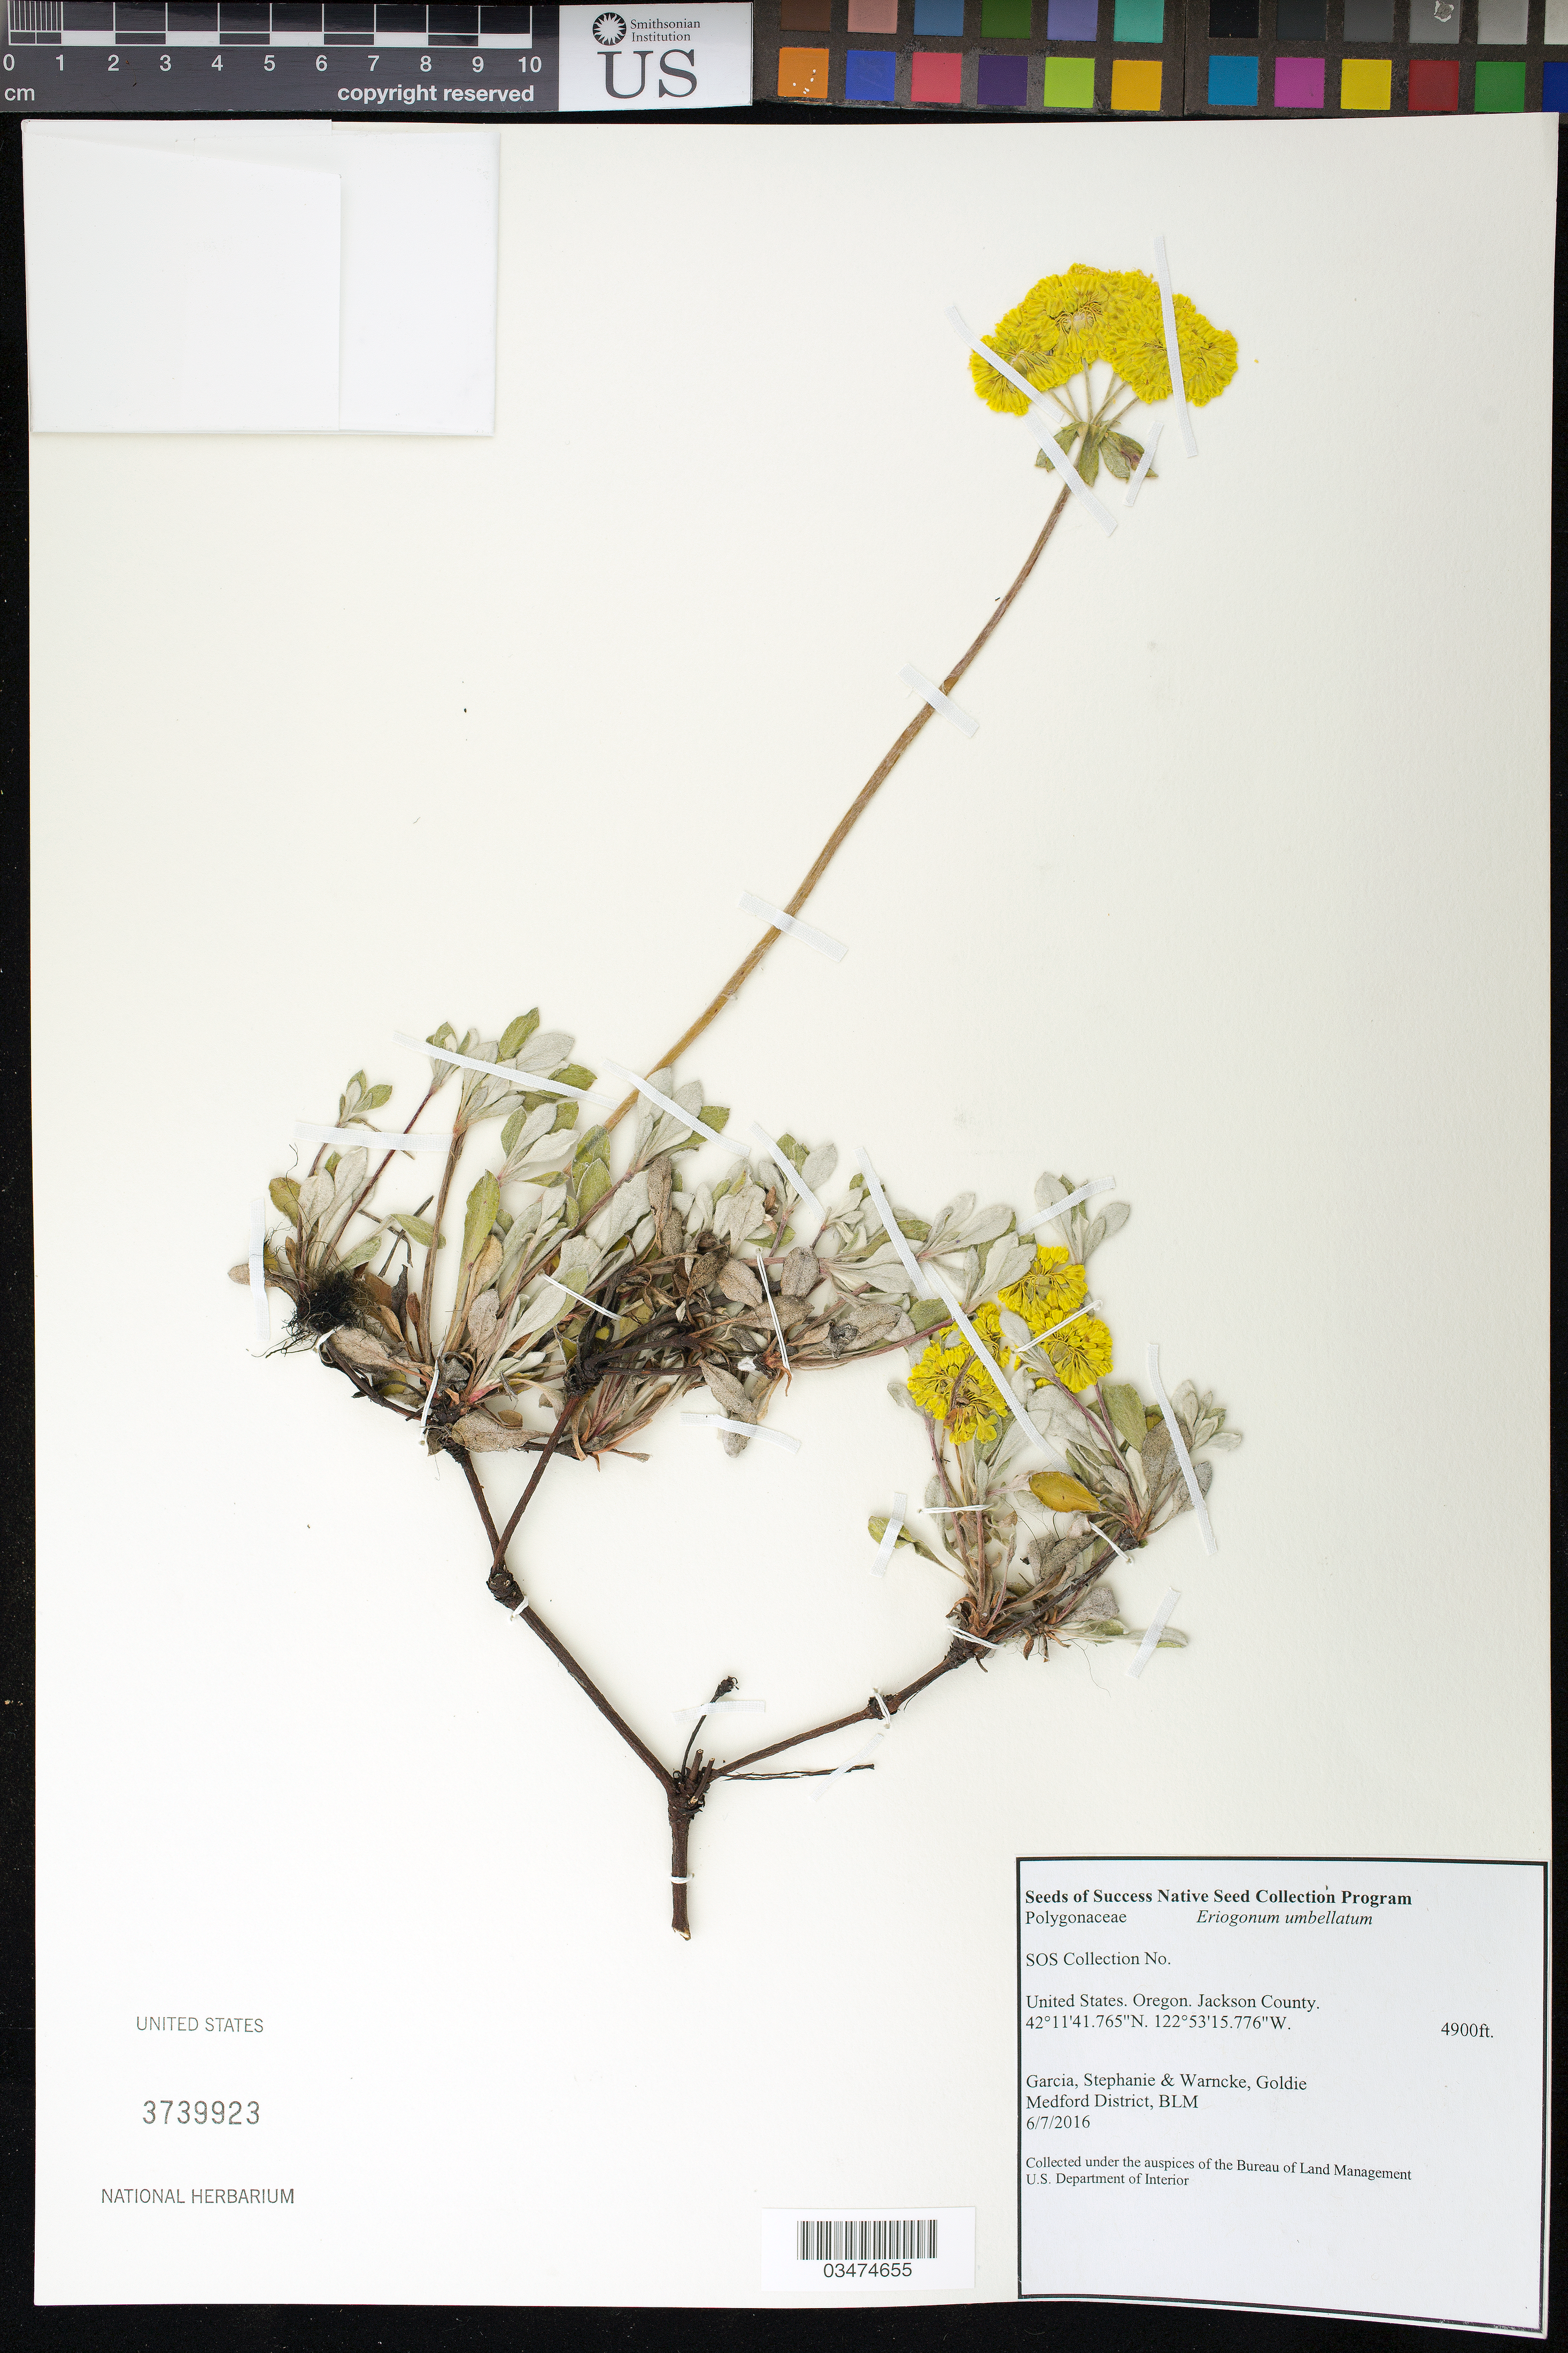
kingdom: Plantae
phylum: Tracheophyta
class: Magnoliopsida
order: Caryophyllales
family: Polygonaceae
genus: Eriogonum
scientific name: Eriogonum umbellatum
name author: Torr.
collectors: S. Garcia & G. Warncke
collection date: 2016-06-07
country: United States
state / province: Oregon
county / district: Jackson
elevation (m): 1494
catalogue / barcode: US 3739923